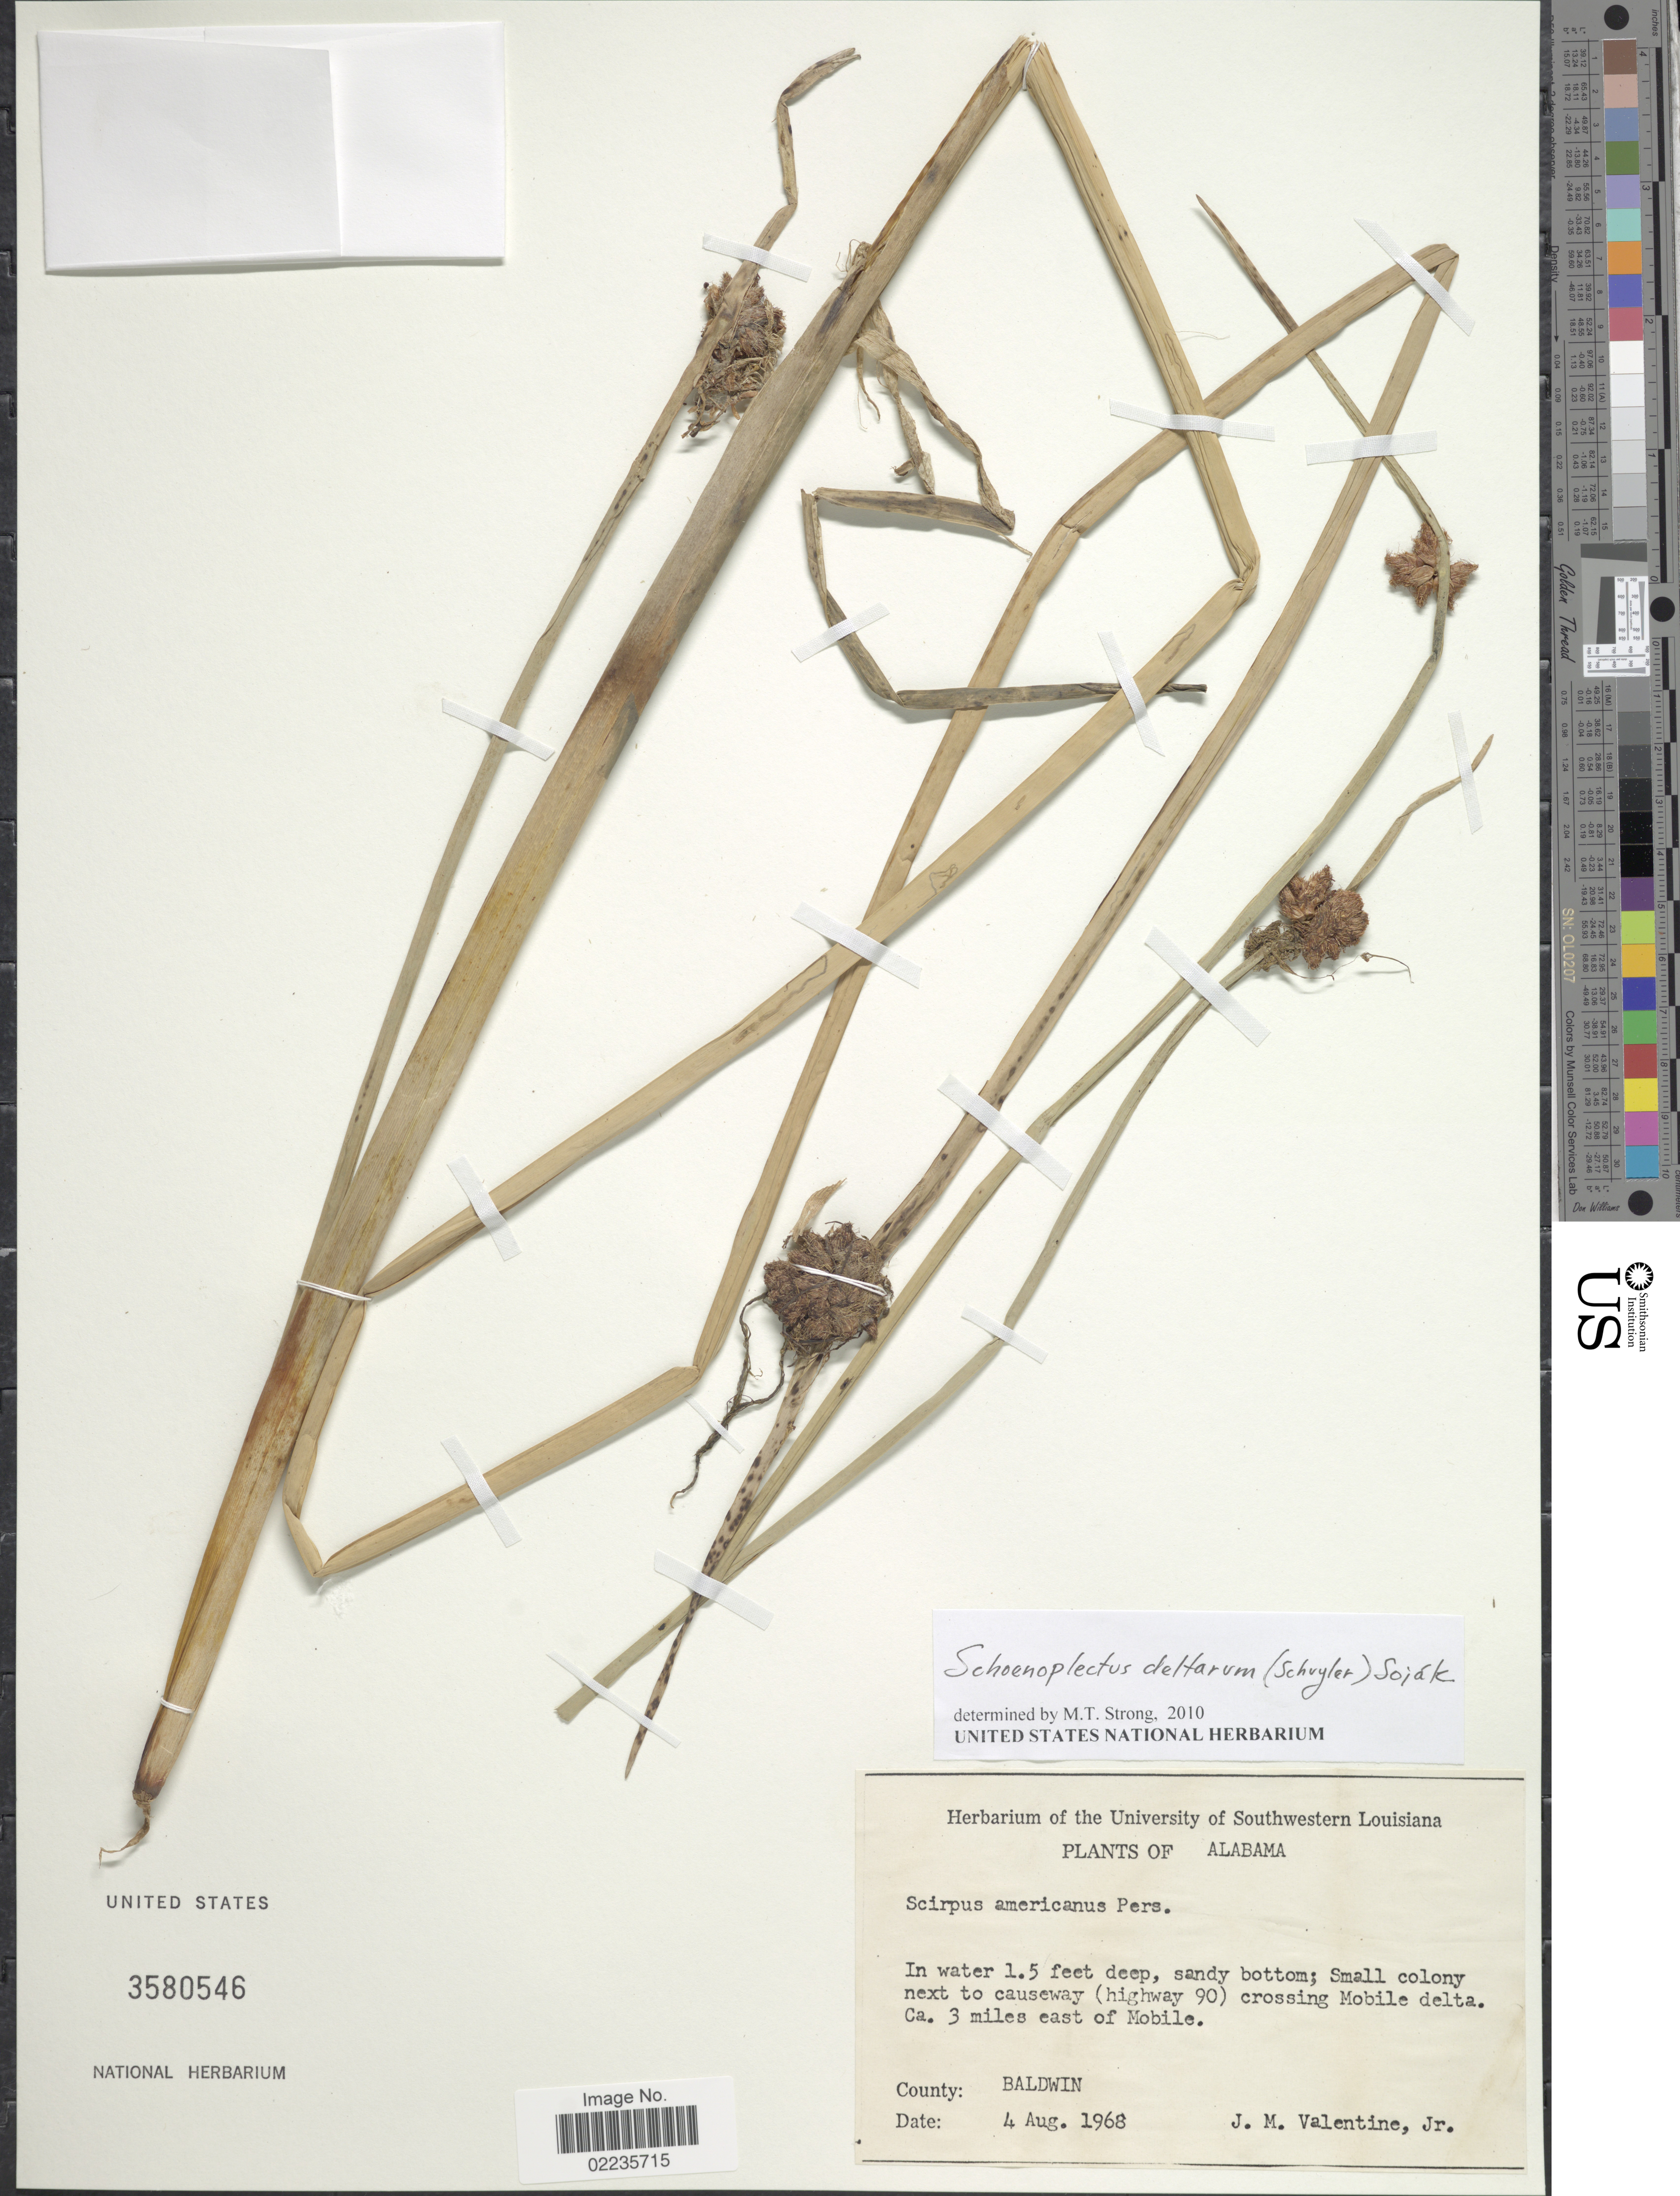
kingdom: Plantae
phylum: Tracheophyta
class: Liliopsida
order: Poales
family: Cyperaceae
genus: Schoenoplectus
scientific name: Schoenoplectus deltarum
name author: (Schuyler) Soják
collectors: J. Valentine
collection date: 1968-08-04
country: United States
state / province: Alabama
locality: Small colony next to causeway (Highway 90) crossing Mobile delta, 3 mile east of Mobile, County Baldwin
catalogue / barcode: US 3580546